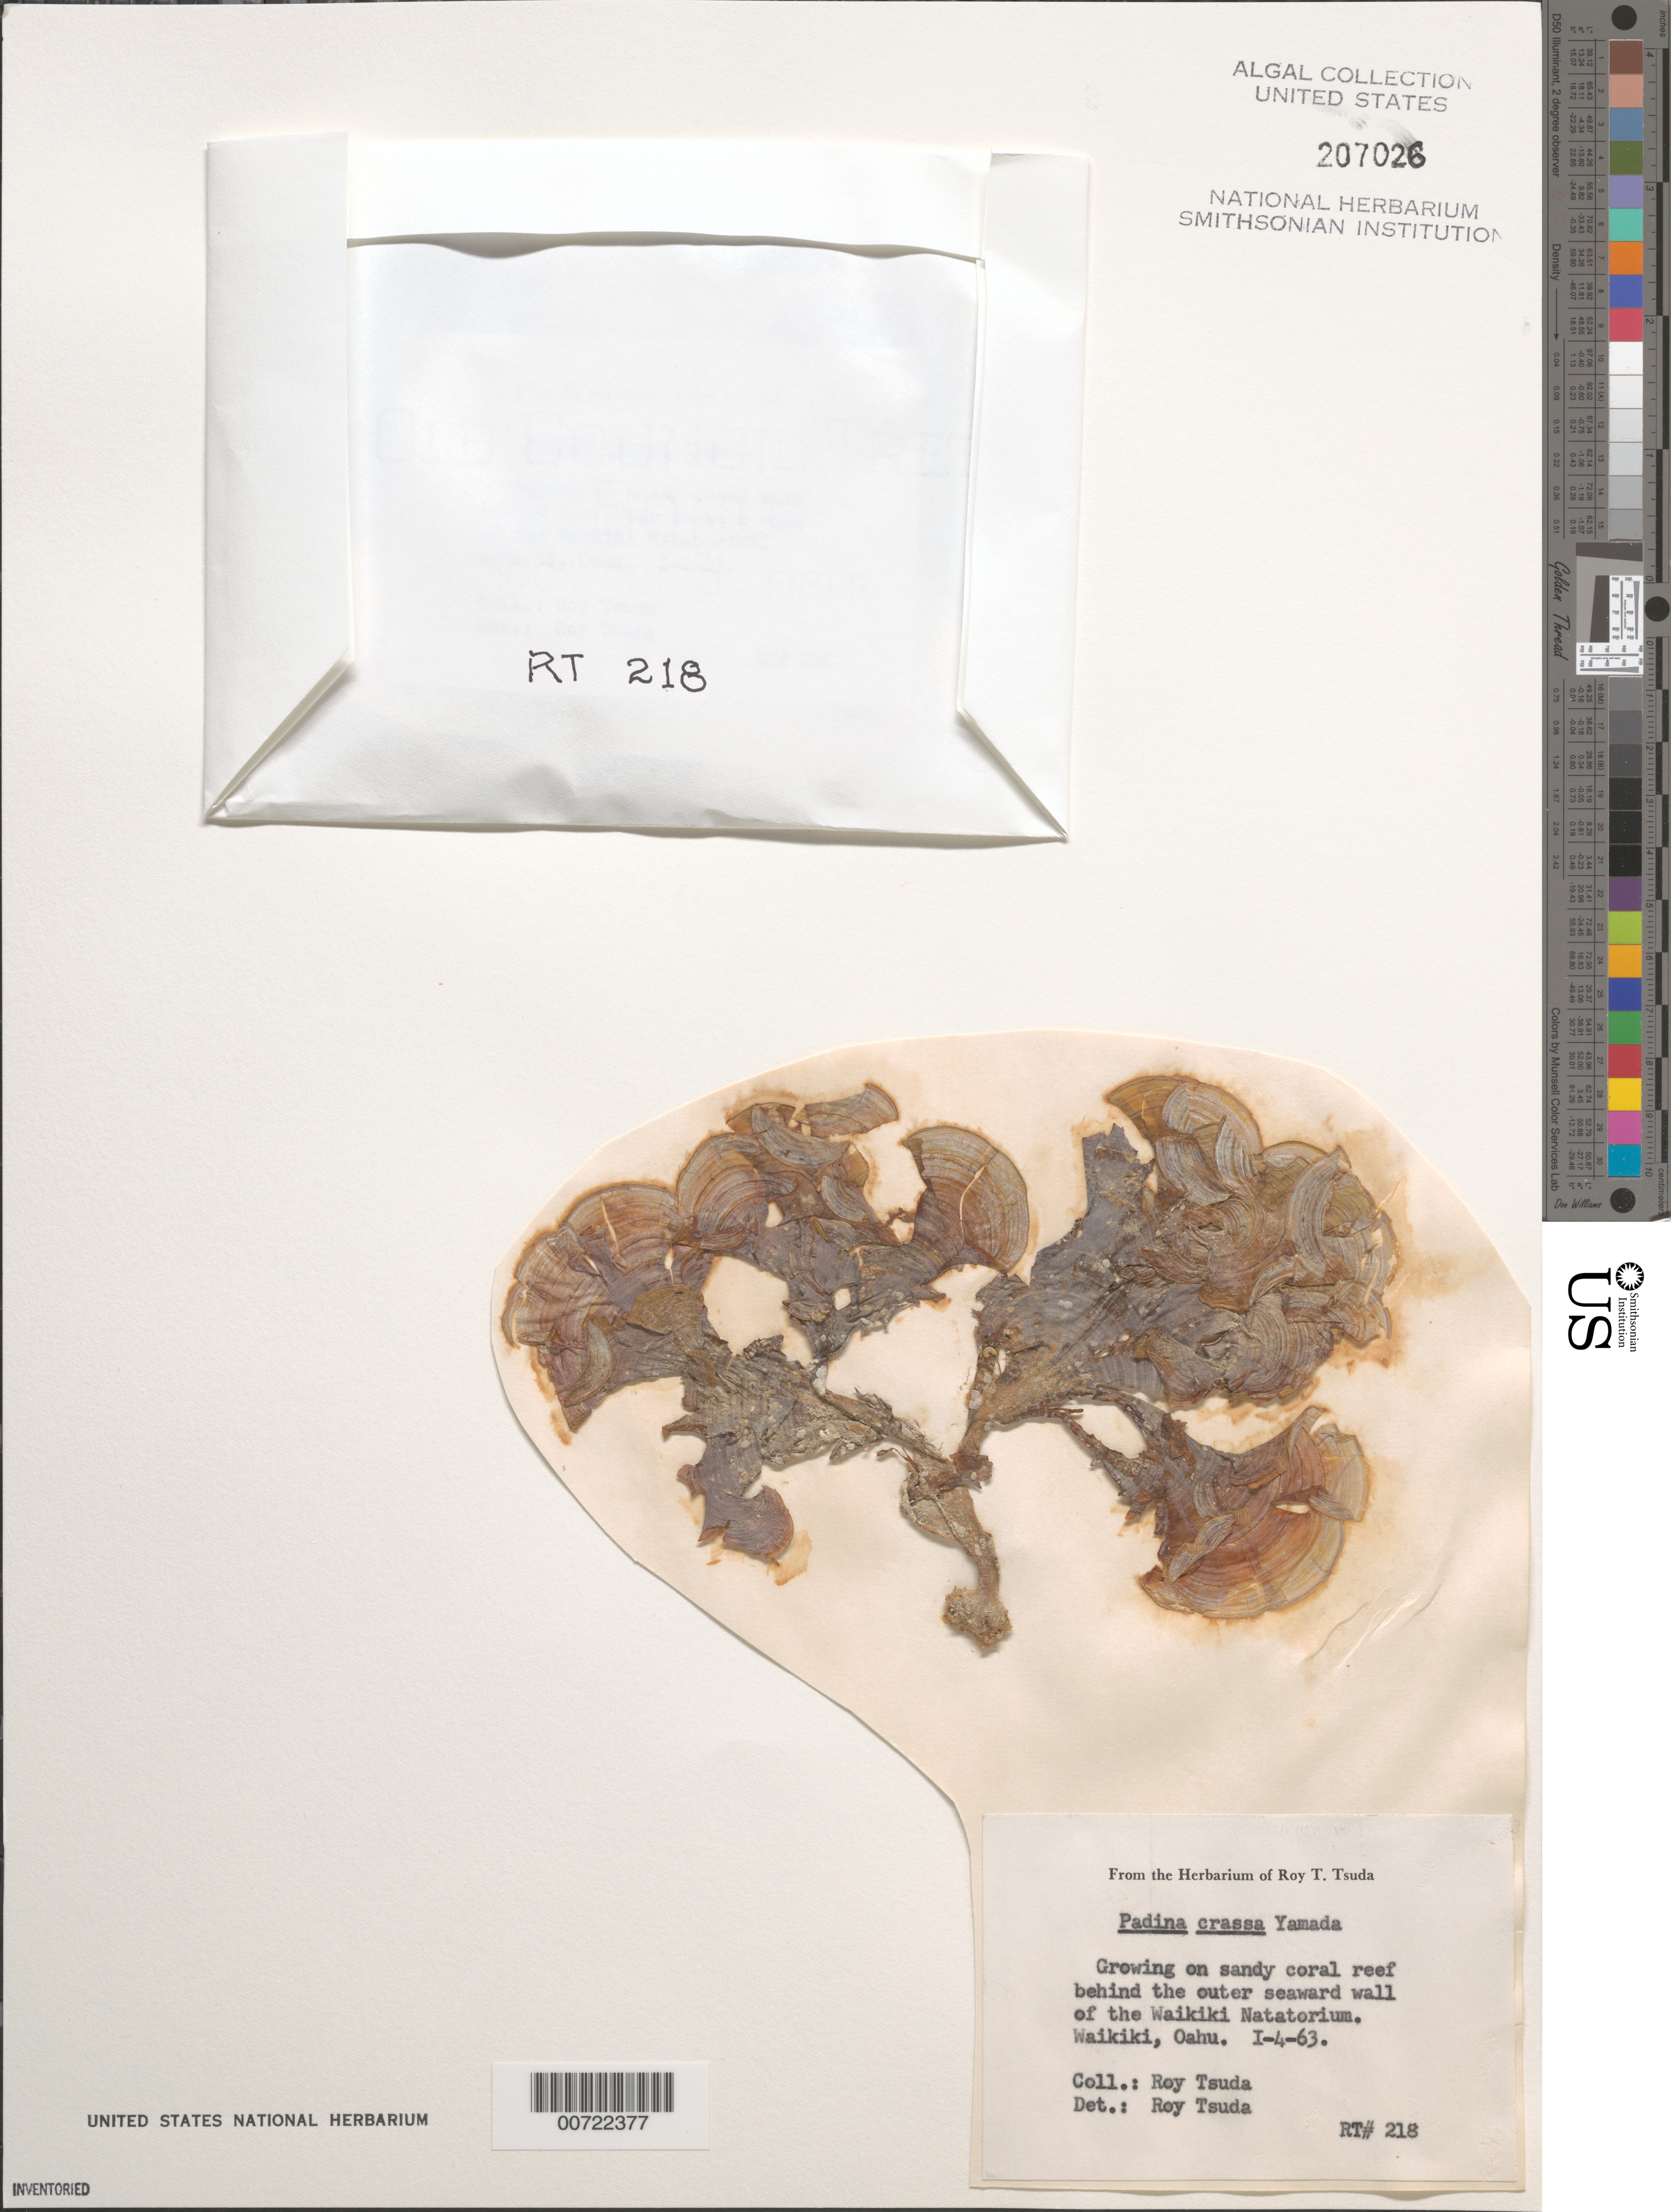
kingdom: Chromista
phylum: Ochrophyta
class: Phaeophyceae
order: Dictyotales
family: Dictyotaceae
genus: Padina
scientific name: Padina gymnospora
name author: (Kütz.) O.G. Sond.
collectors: R. Tsuda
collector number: RT 218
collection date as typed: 04 Jan 1963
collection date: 1963-01-04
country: United States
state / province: Hawaii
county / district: Honolulu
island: Oahu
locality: Waikiki, Waikiki Natatorium wall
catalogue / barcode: US 207026